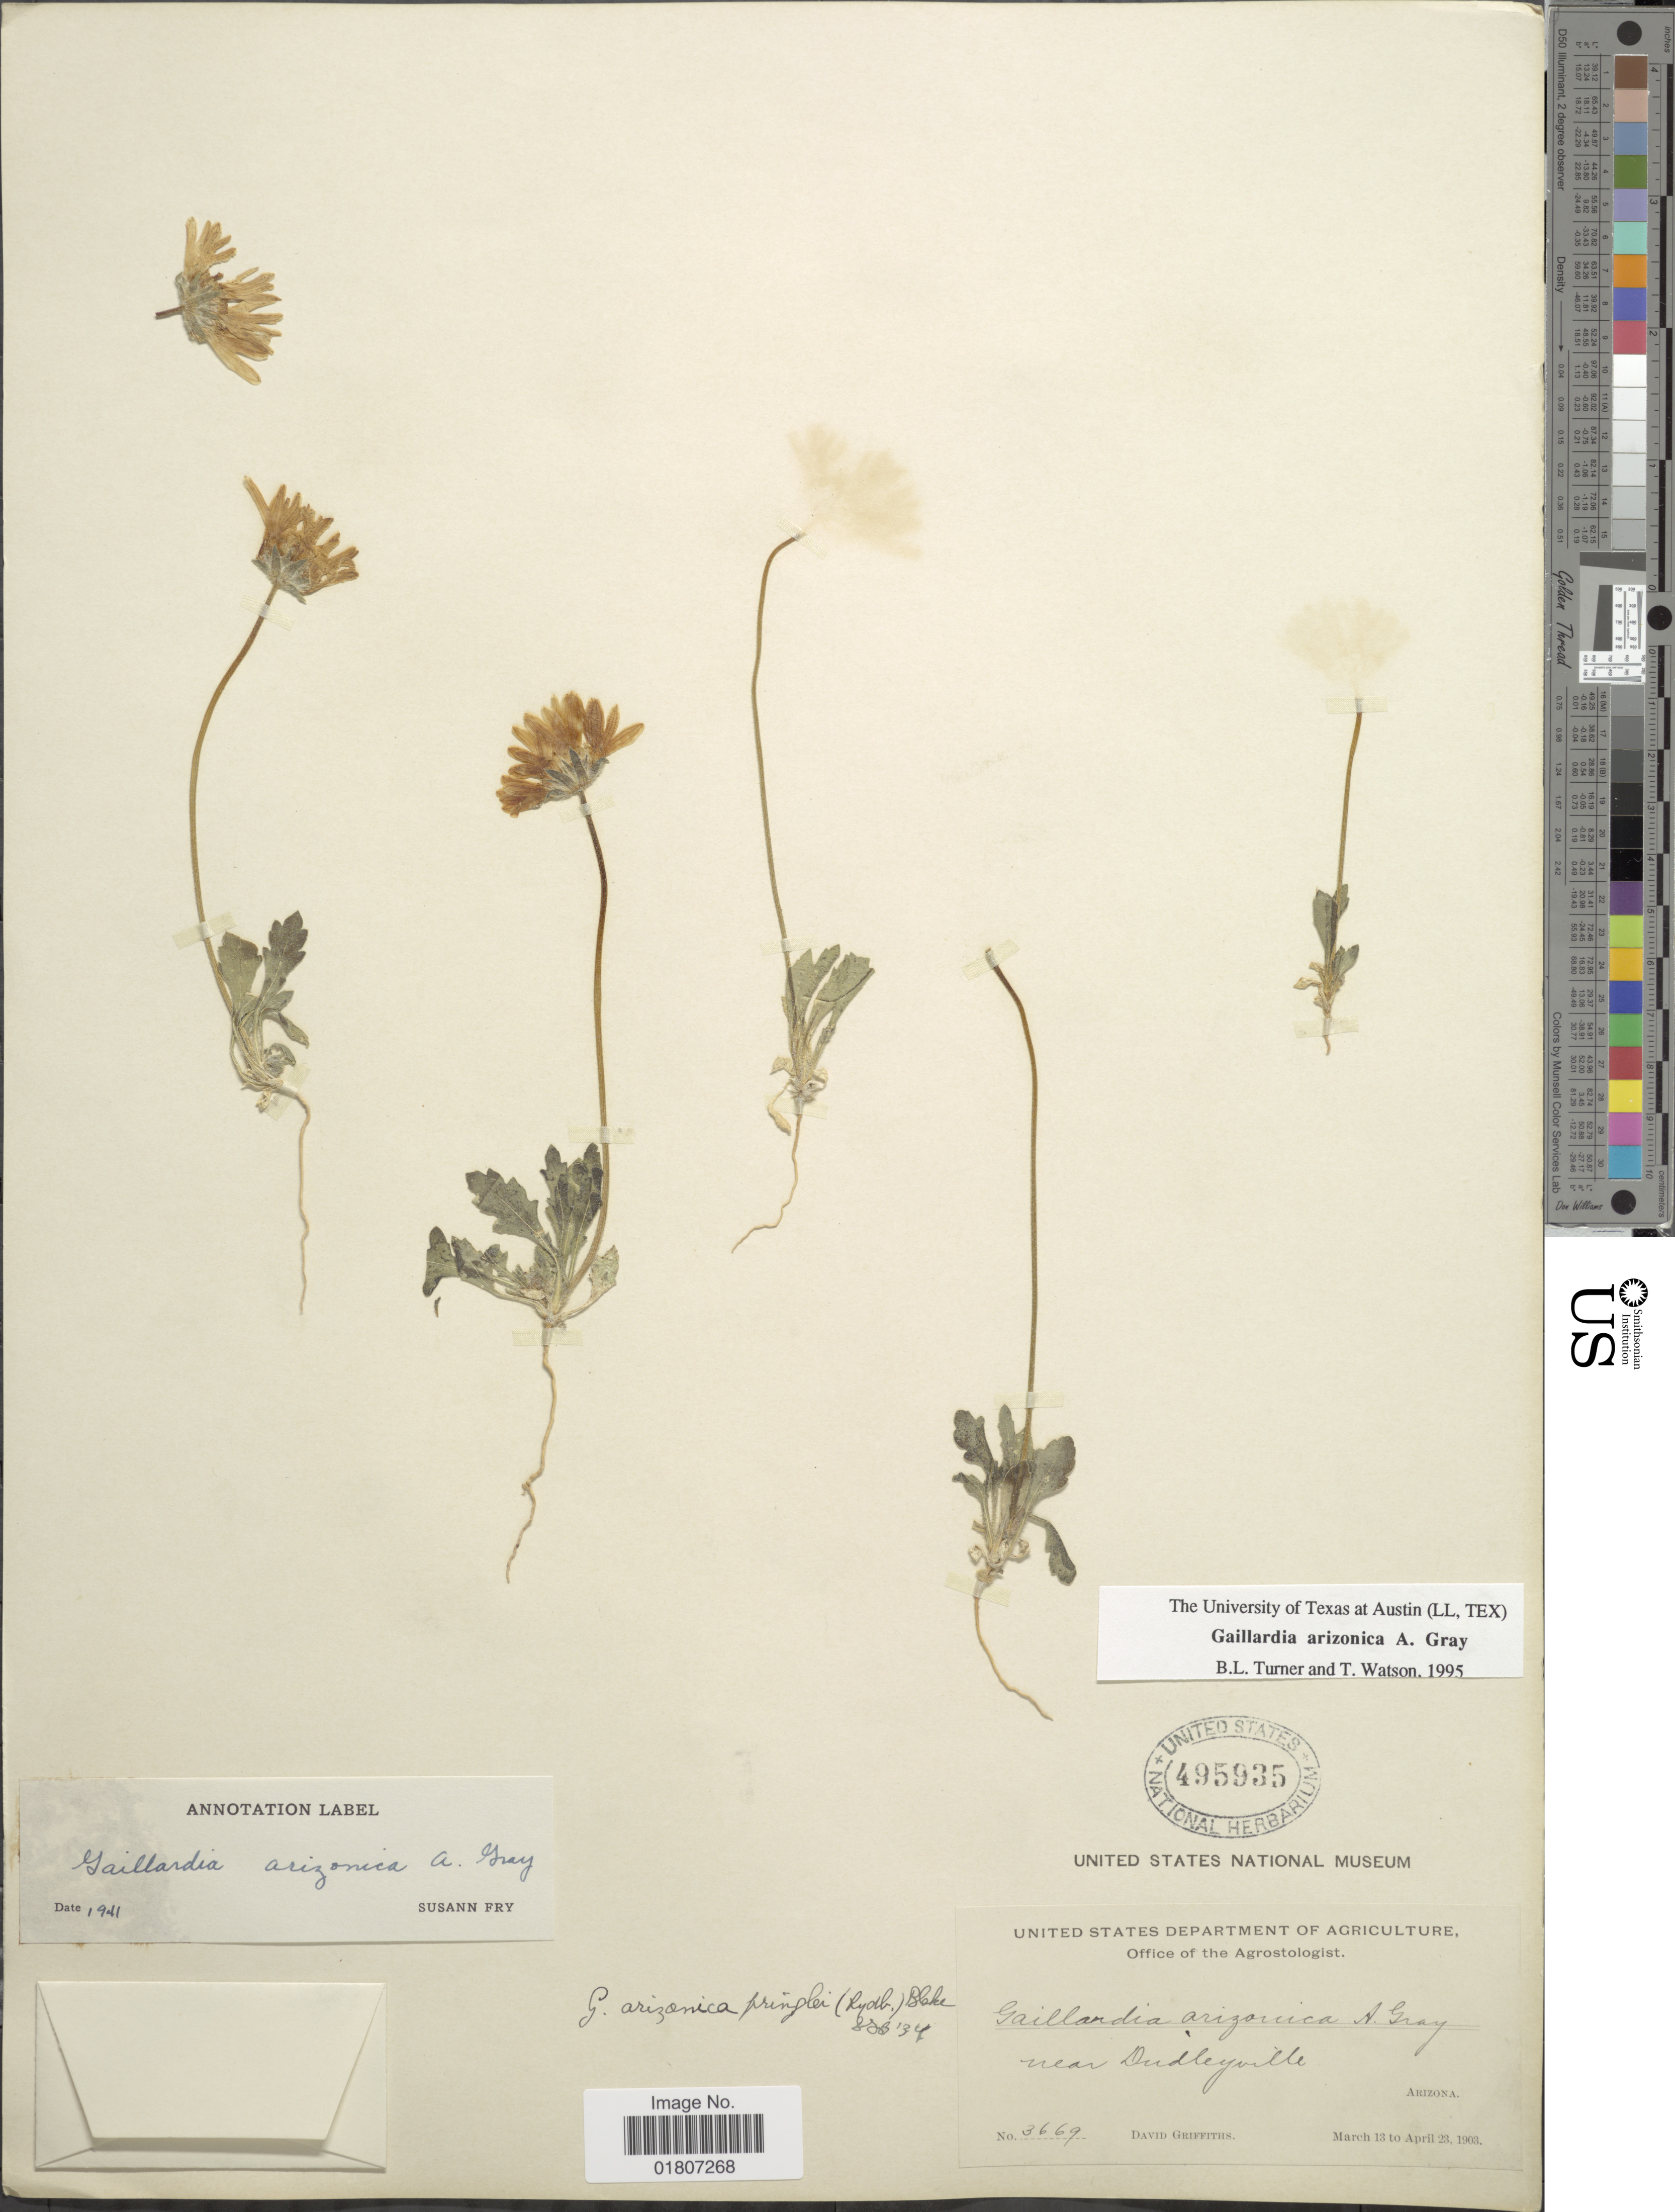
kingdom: Plantae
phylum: Tracheophyta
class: Magnoliopsida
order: Asterales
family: Asteraceae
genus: Gaillardia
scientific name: Gaillardia arizonica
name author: A. Gray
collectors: D. Griffiths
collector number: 3669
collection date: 1903-03-13/1903-04-23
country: United States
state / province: Arizona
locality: Near Dudleyville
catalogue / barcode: US 495935